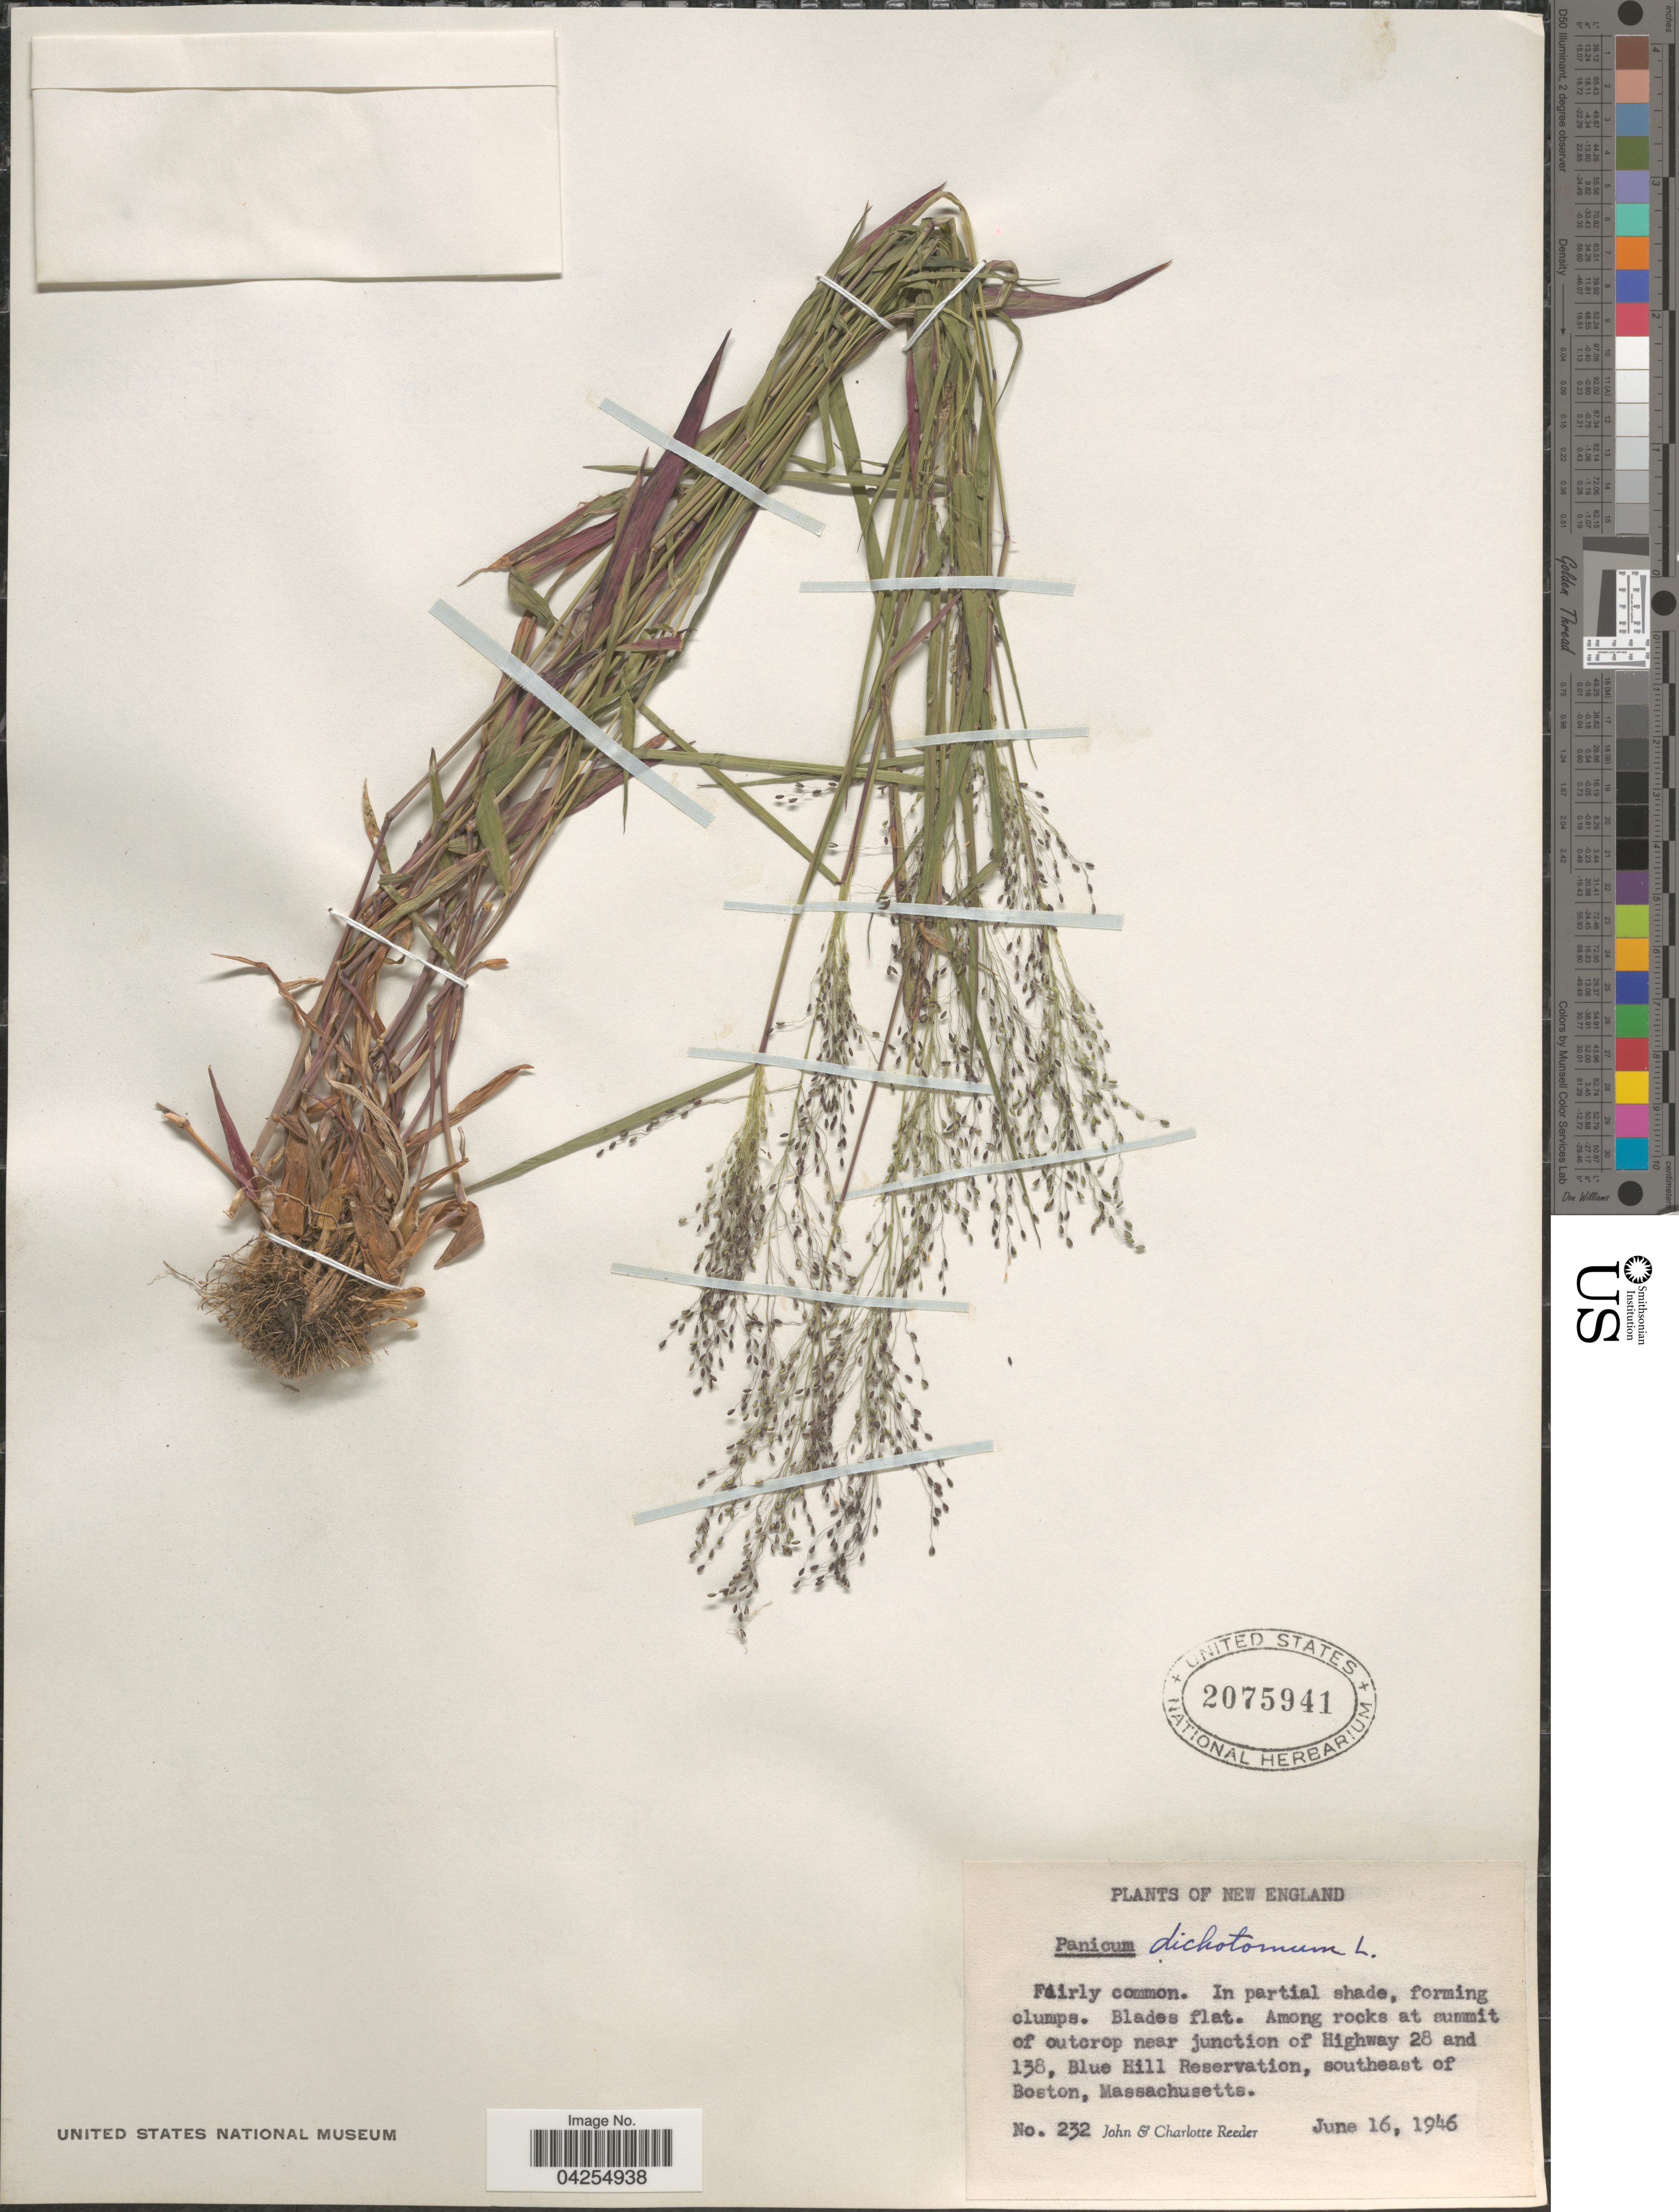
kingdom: Plantae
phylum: Tracheophyta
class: Liliopsida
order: Poales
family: Poaceae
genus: Dichanthelium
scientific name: Dichanthelium dichotomum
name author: (L.) Gould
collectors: J. R. Reeder & C. G. Reeder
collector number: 232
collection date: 1946-06-16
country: United States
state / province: Massachusetts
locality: New England. Among rocks at summit of outcrop near junction of Highway 28 and 138, Blue Hill Reservation, southeast of Boston.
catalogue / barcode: US 2075941